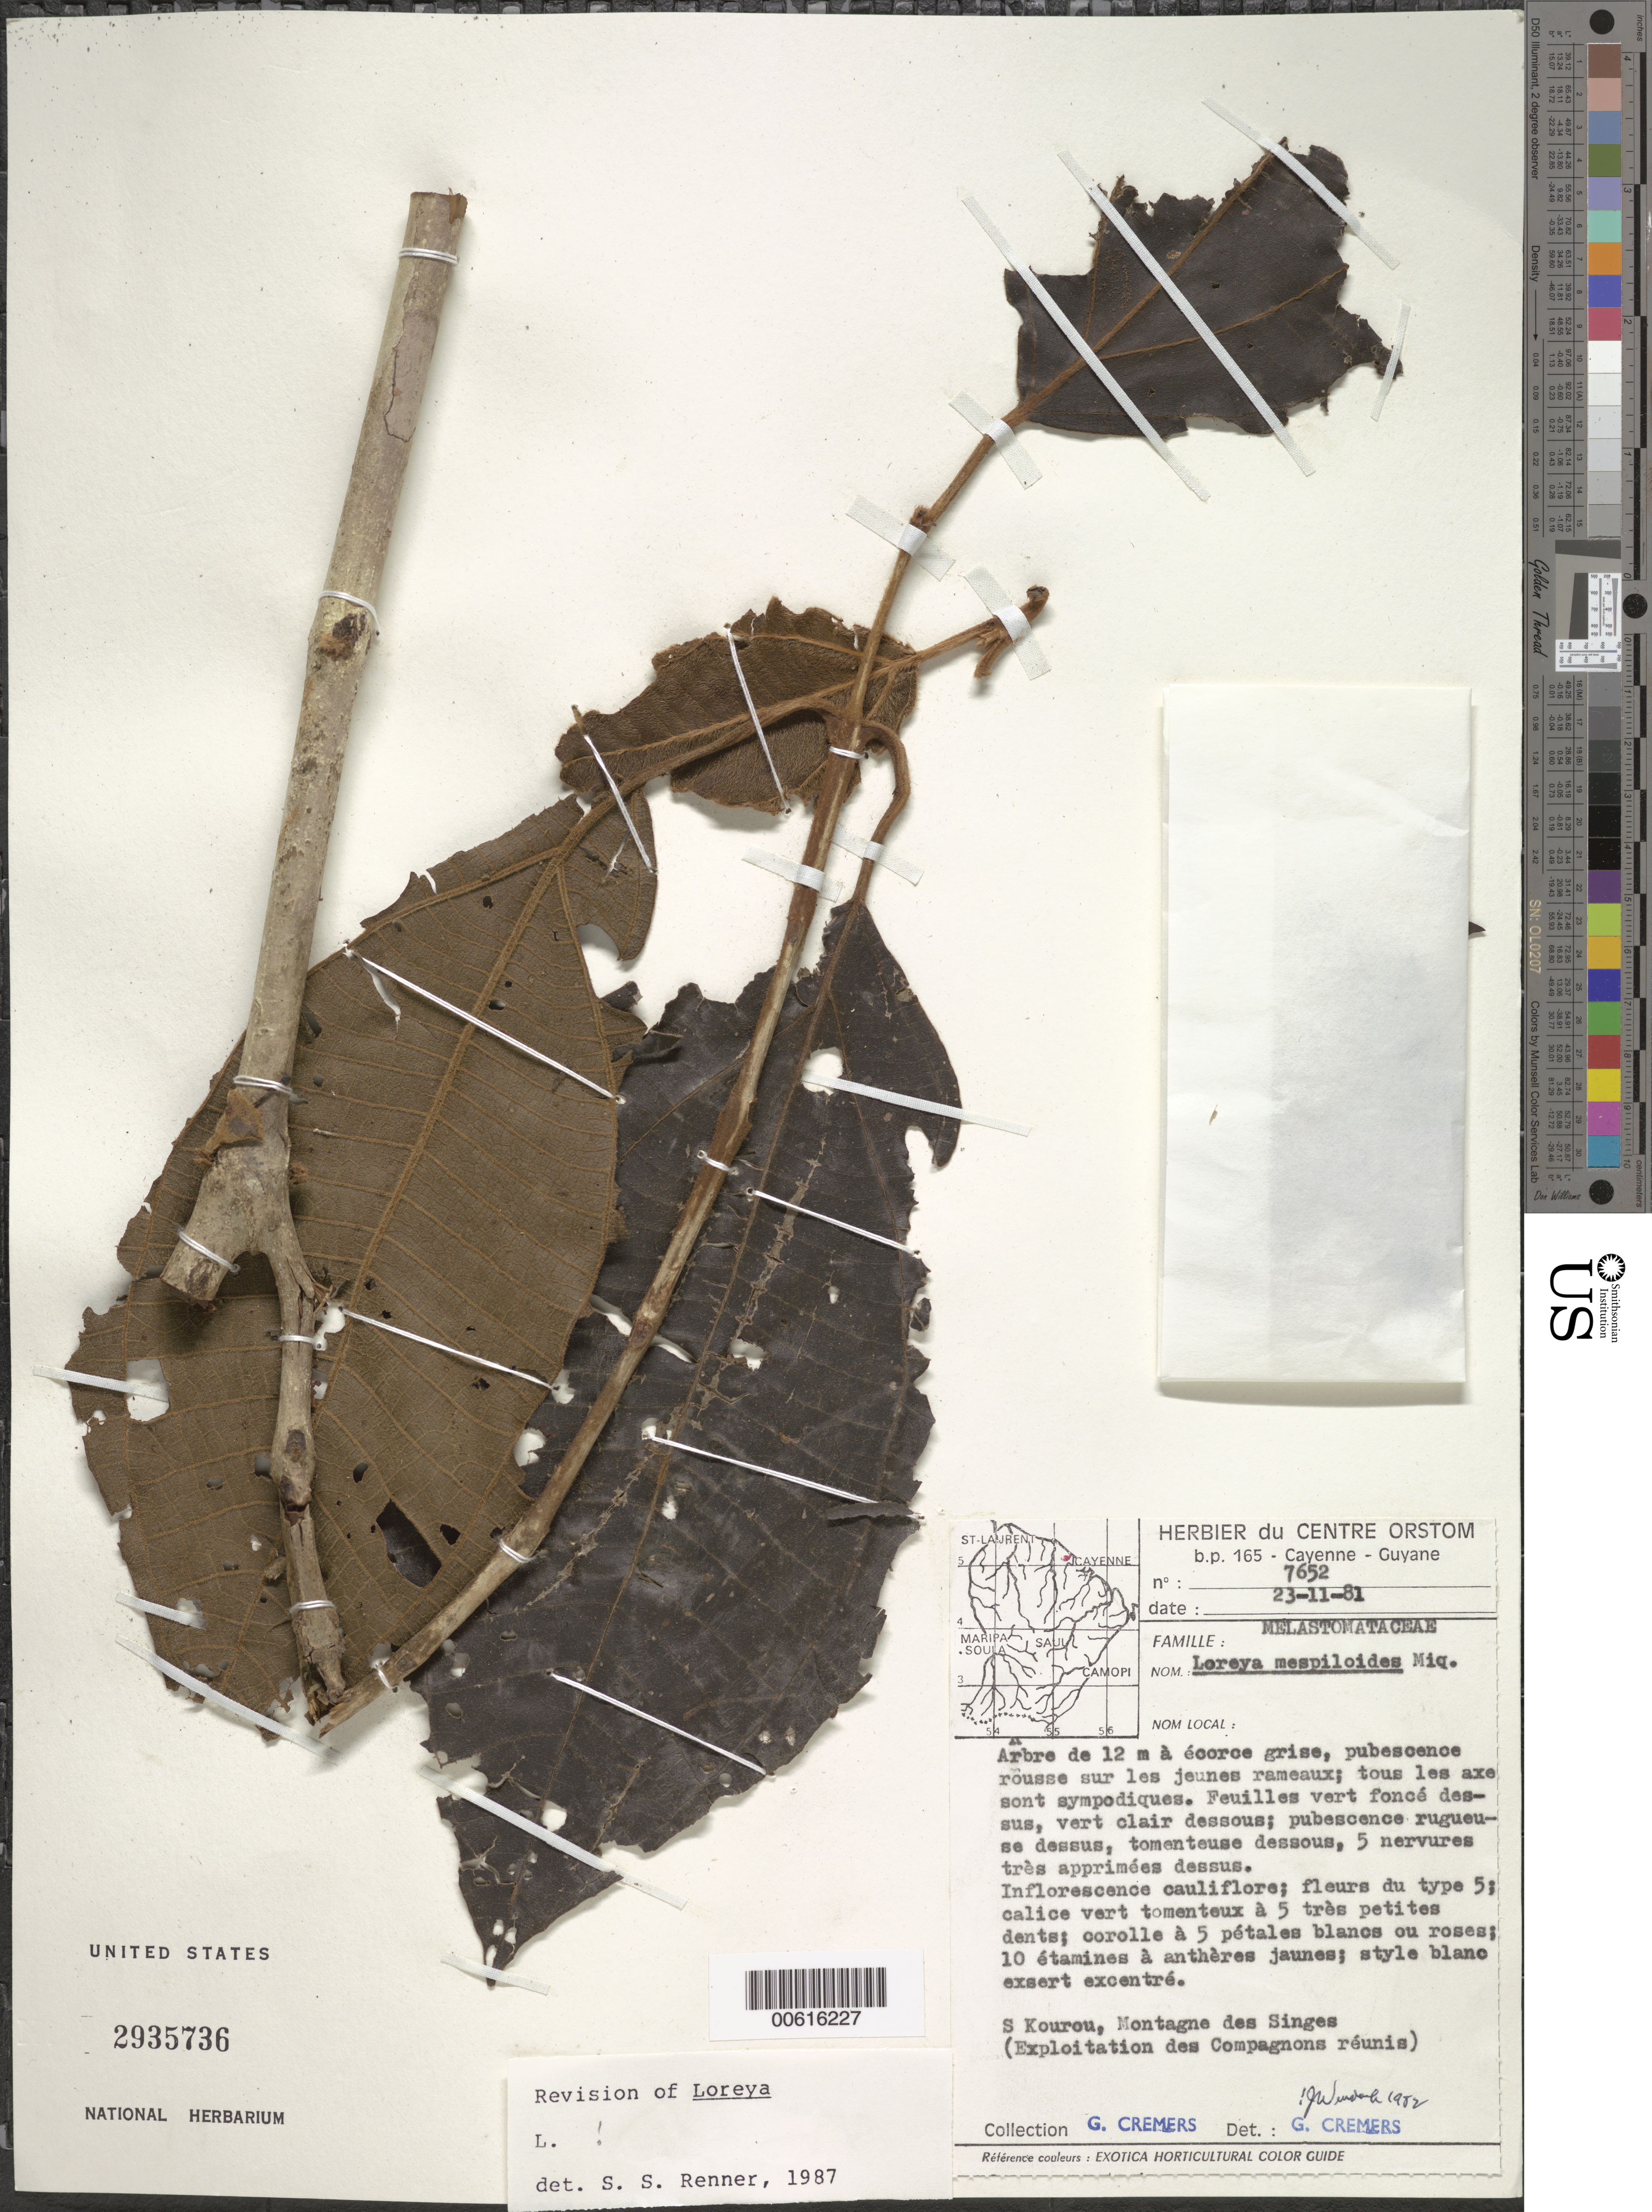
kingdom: Plantae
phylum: Tracheophyta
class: Magnoliopsida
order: Myrtales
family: Melastomataceae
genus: Bellucia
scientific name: Bellucia mespiloides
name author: (Miq.) J.F. Macbr.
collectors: G. Cremers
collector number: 7652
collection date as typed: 23-Nov-81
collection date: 1981-11-23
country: French Guiana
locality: Montagne des Singes, S Kourou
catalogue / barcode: US 2935736